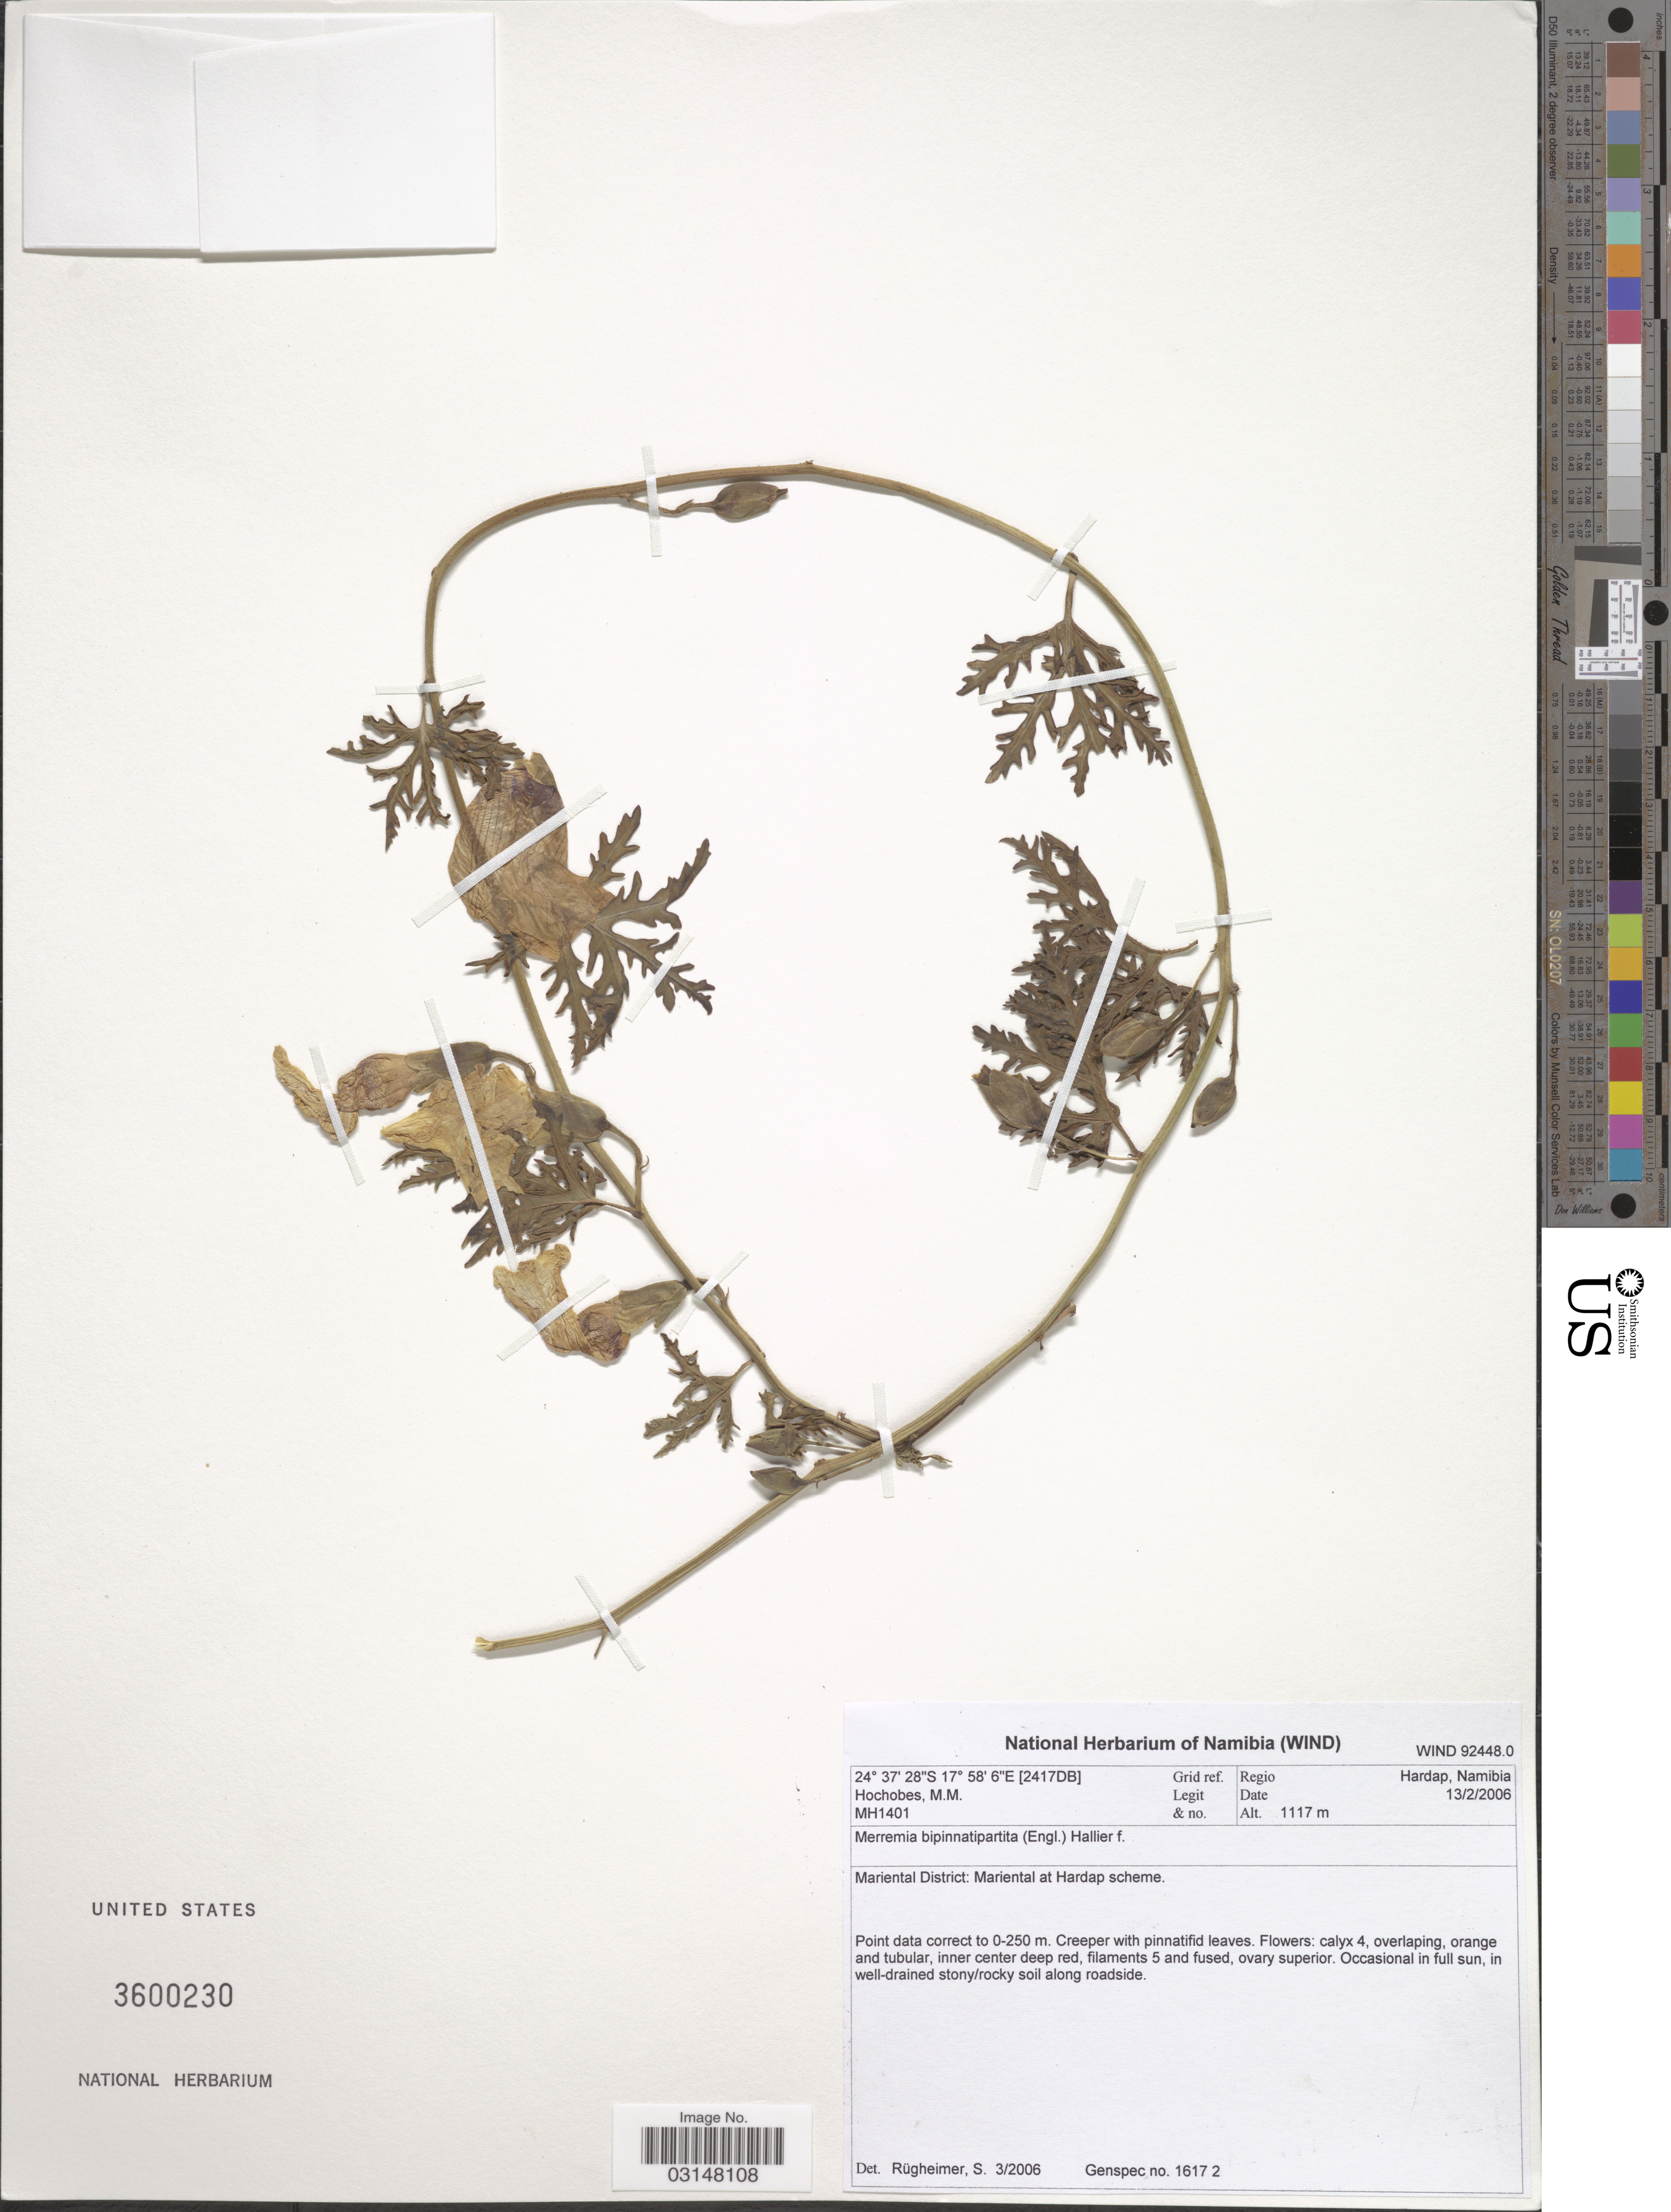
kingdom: Plantae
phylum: Tracheophyta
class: Magnoliopsida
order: Solanales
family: Convolvulaceae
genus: Distimake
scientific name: Distimake bipinnatipartitus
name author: (Engl.) A. R. Simões & Staples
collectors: M. Hochobes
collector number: MH1401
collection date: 2006-02-13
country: Namibia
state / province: Hardap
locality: [2417DB] Grid ref. Regio Hardap. Mariental District: Mariental at Hardap scheme.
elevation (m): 1117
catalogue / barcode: US 3600230